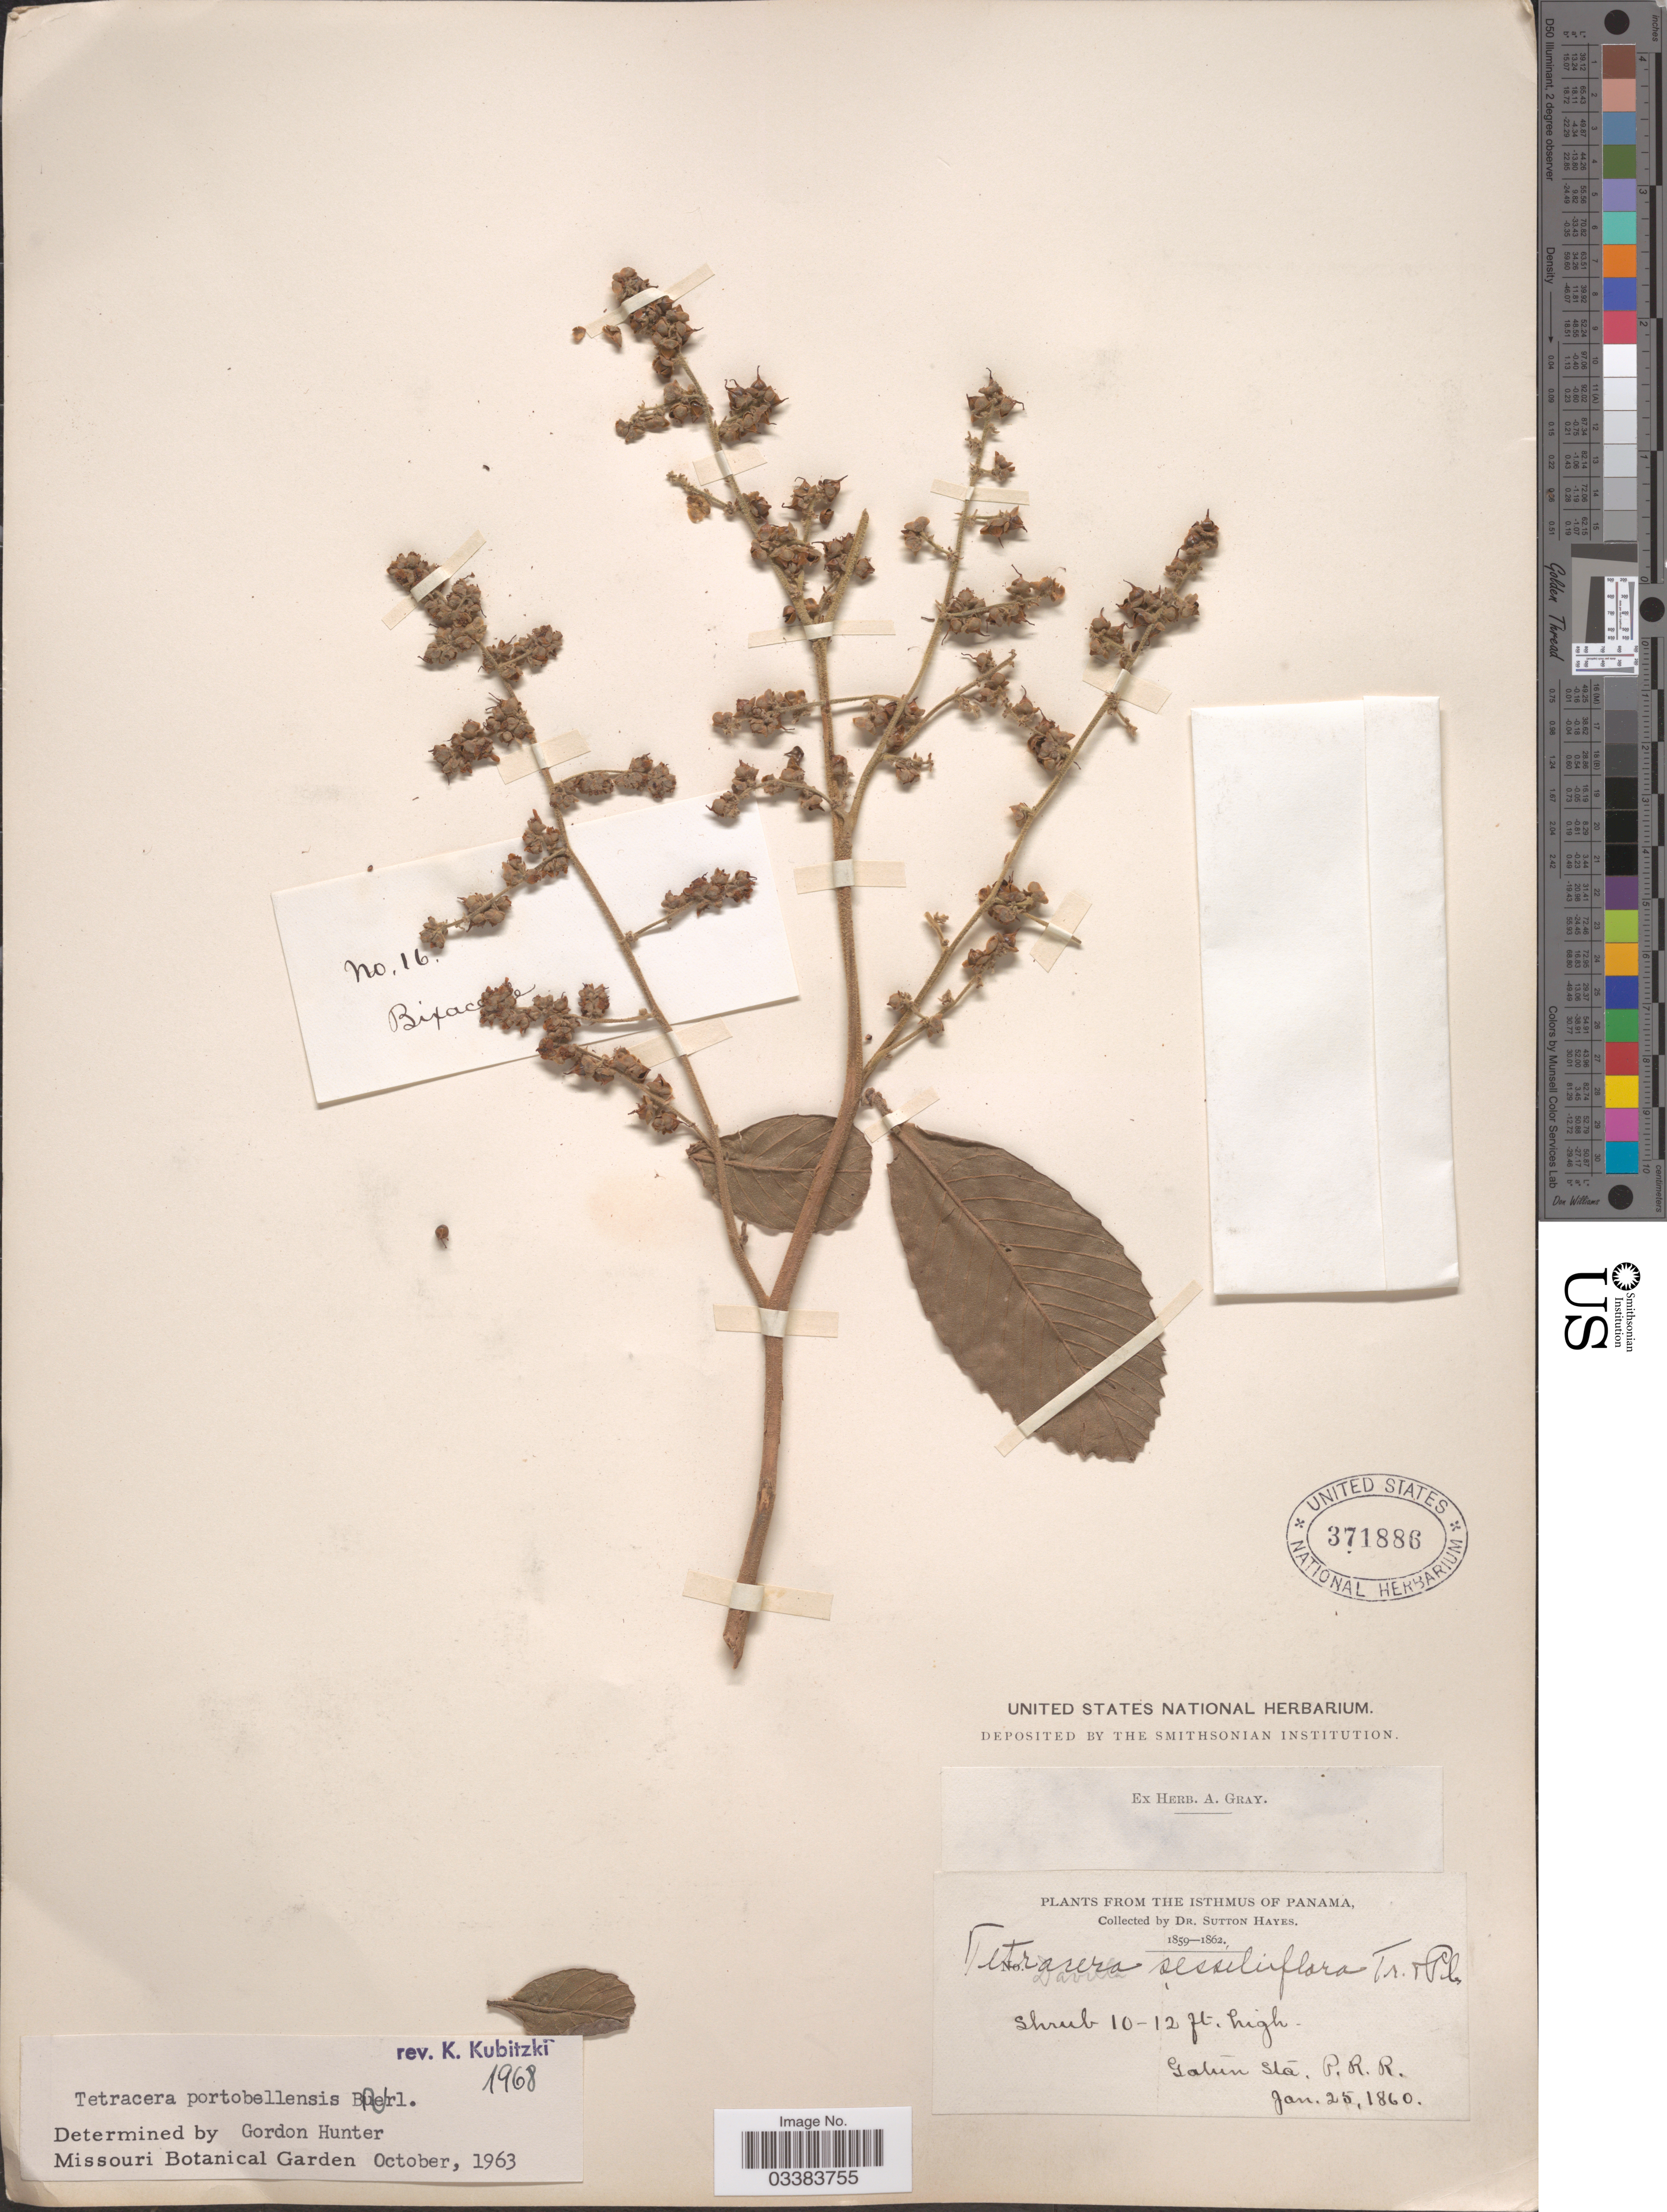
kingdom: Plantae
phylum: Tracheophyta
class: Magnoliopsida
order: Dilleniales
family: Dilleniaceae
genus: Tetracera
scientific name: Tetracera portobellensis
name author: Beurl.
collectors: S. Hayes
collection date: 1860-01-25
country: Panama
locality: The isthmus of Panama. Gatun Sta. P.R.R.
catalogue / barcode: US 371886